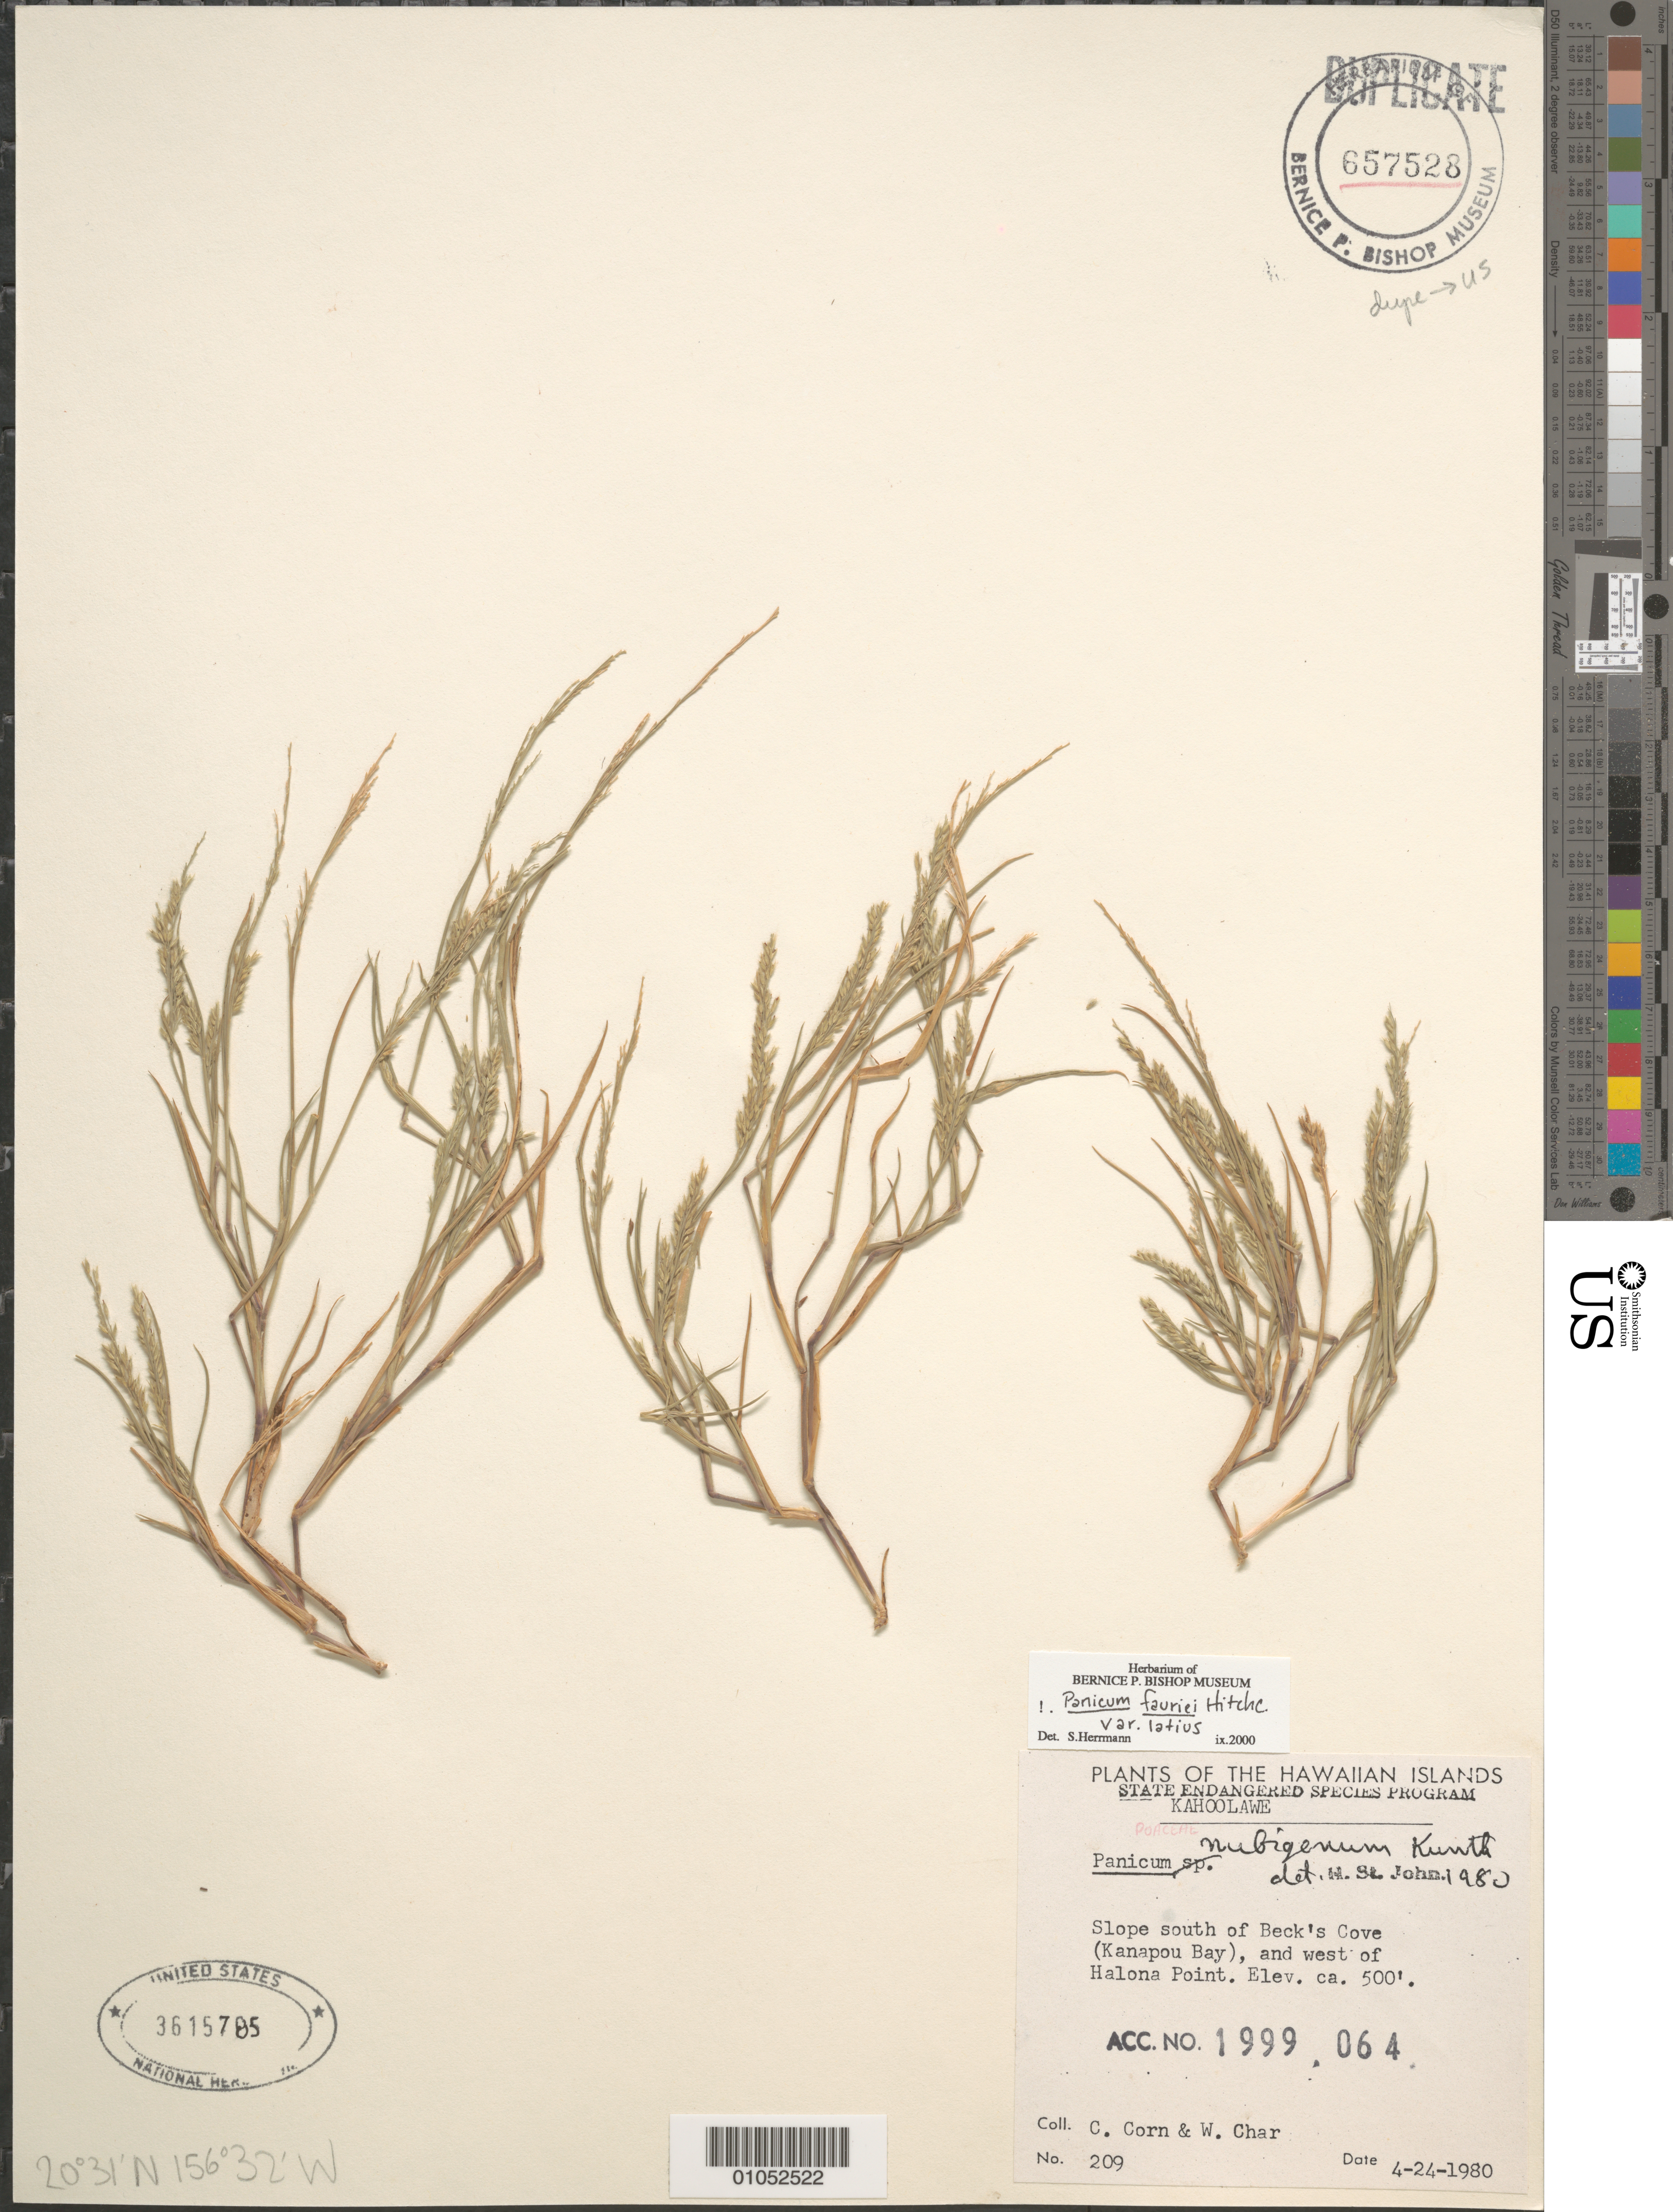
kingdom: Plantae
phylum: Tracheophyta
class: Liliopsida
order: Poales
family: Poaceae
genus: Panicum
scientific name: Panicum fauriei var. latius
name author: (H. St. John) Davidse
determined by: Hermann, S.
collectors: C. Corn & W. Char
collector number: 209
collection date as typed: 24 Apr 1980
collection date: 1980-04-24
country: United States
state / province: Hawaii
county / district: Maui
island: Kaho'olawe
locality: Slope south of Beck's Cove (Kanpou Bay) and west of Halona Point.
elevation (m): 152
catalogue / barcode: US 3615785